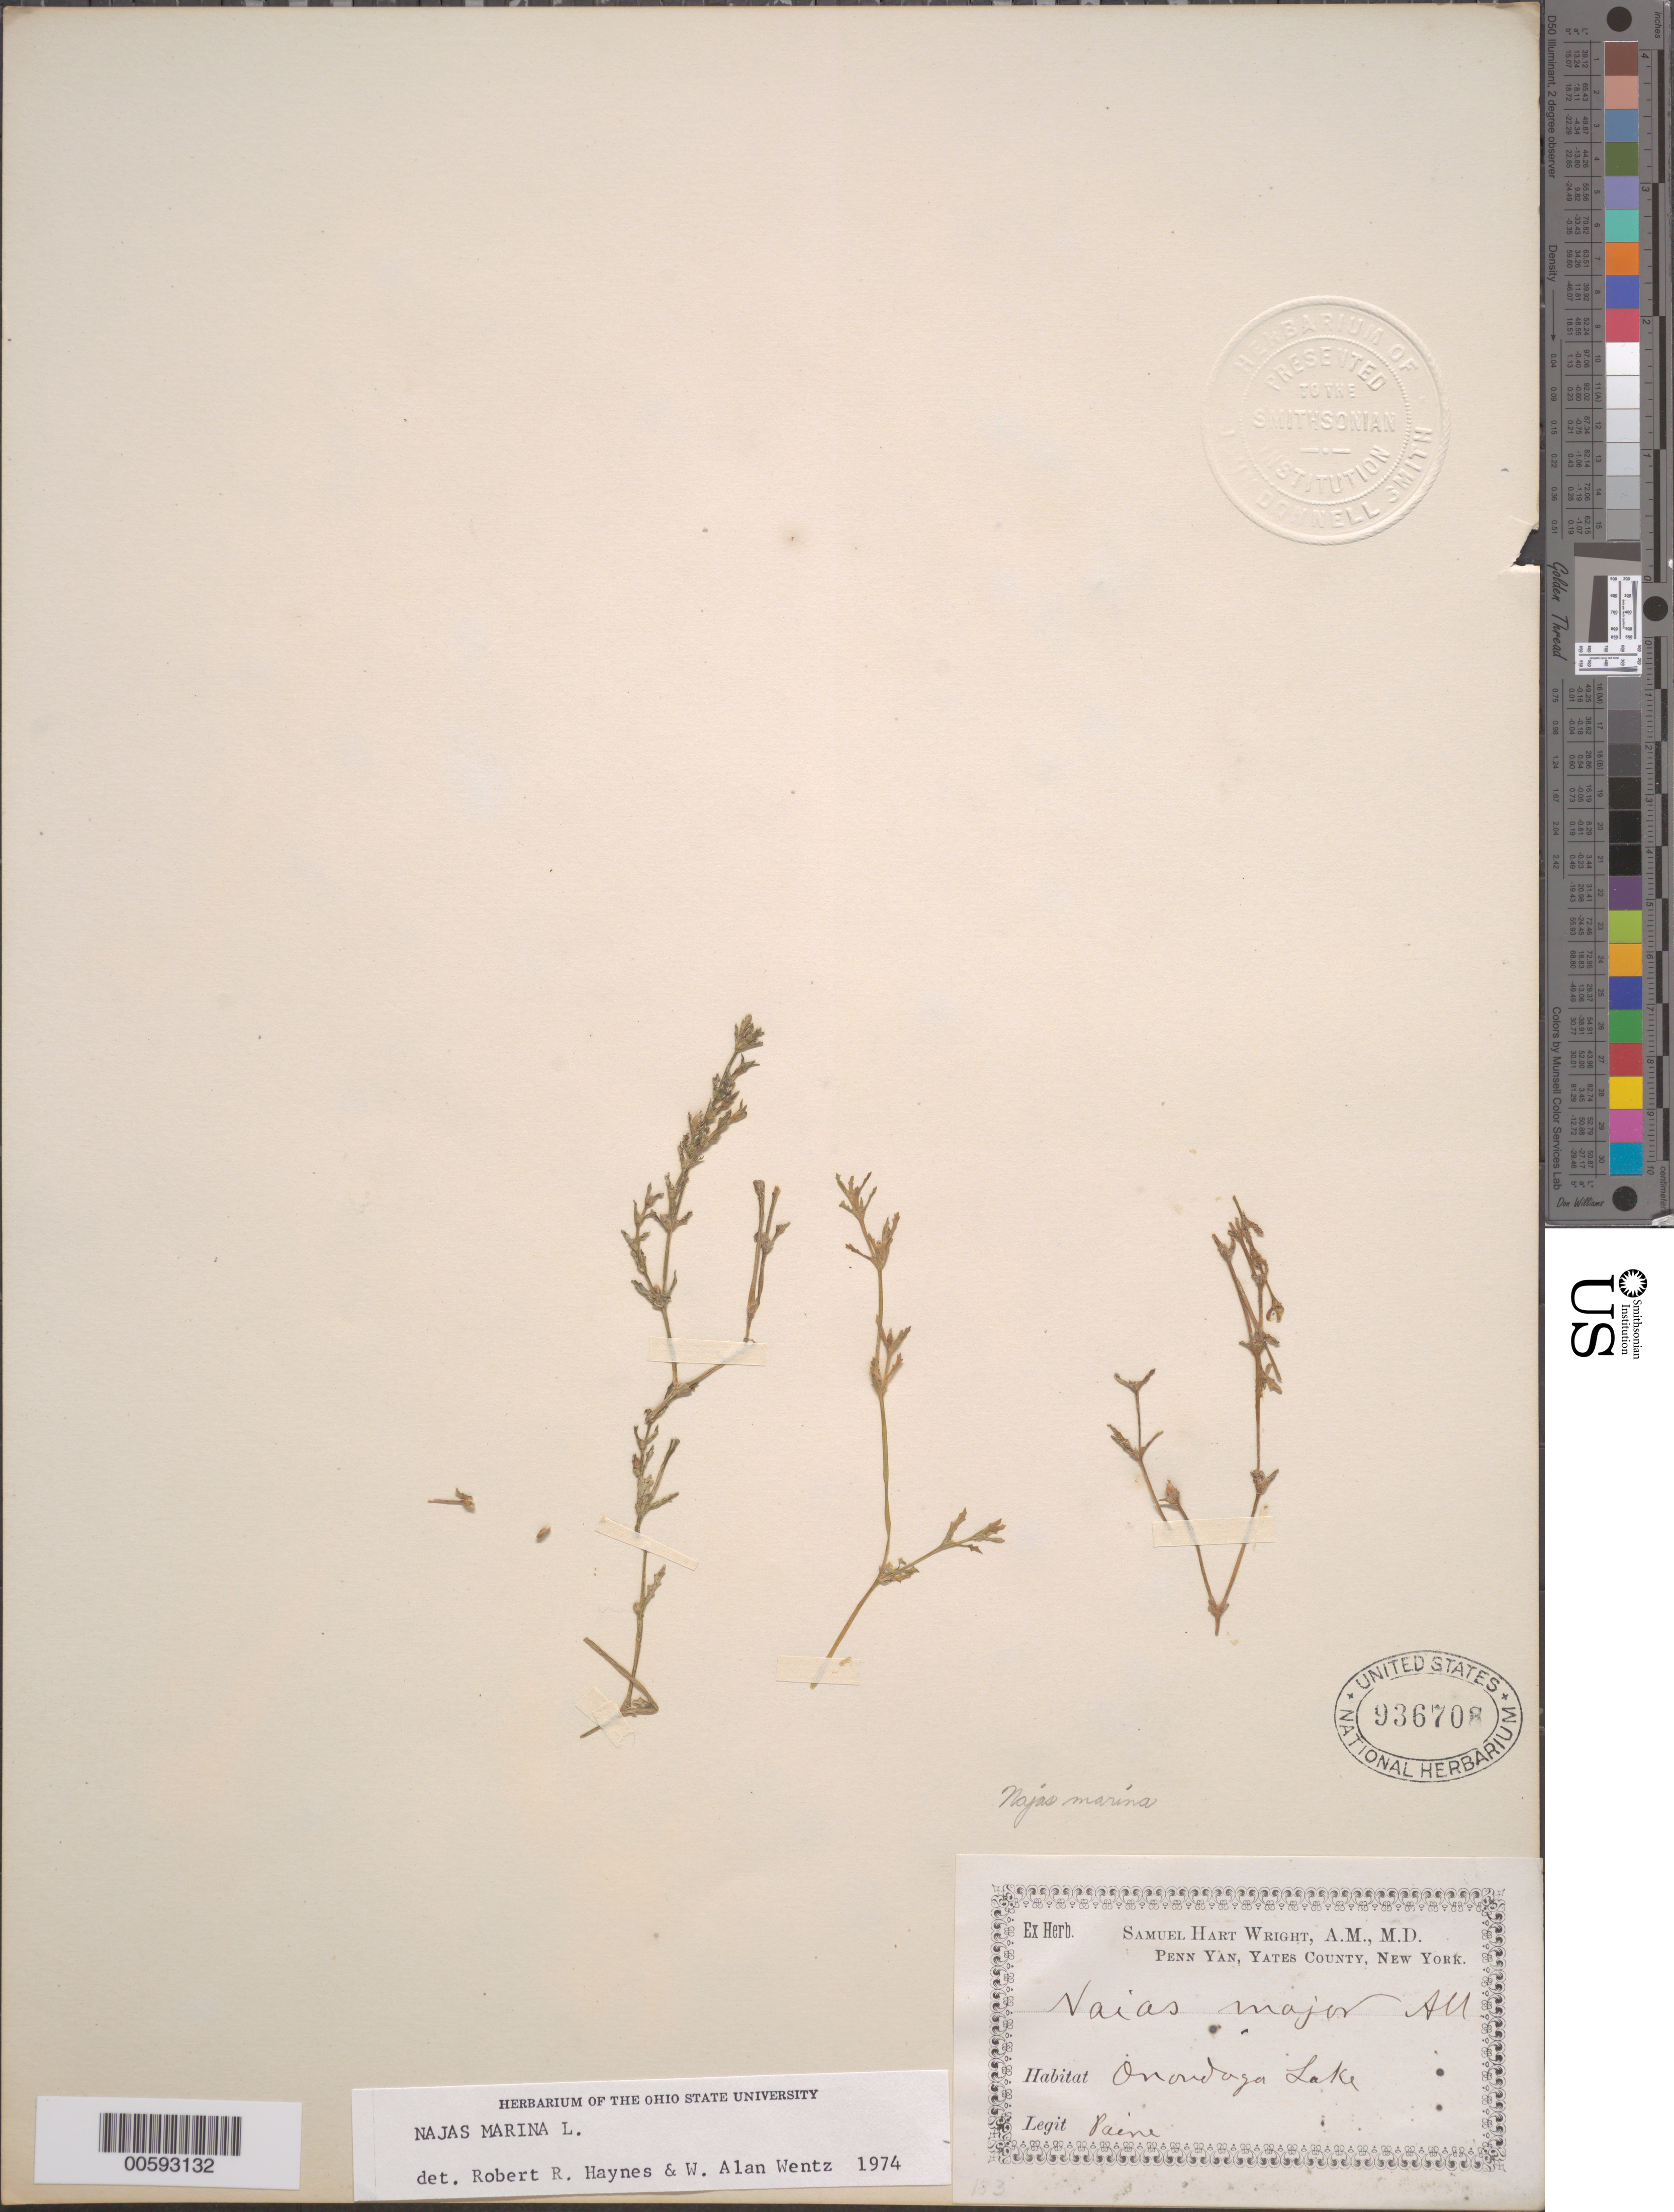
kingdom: Plantae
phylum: Tracheophyta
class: Liliopsida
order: Alismatales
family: Hydrocharitaceae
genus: Najas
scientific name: Najas marina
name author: L.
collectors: -. Paine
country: United States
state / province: New York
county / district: Yates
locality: Penn Yan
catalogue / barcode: US 936708